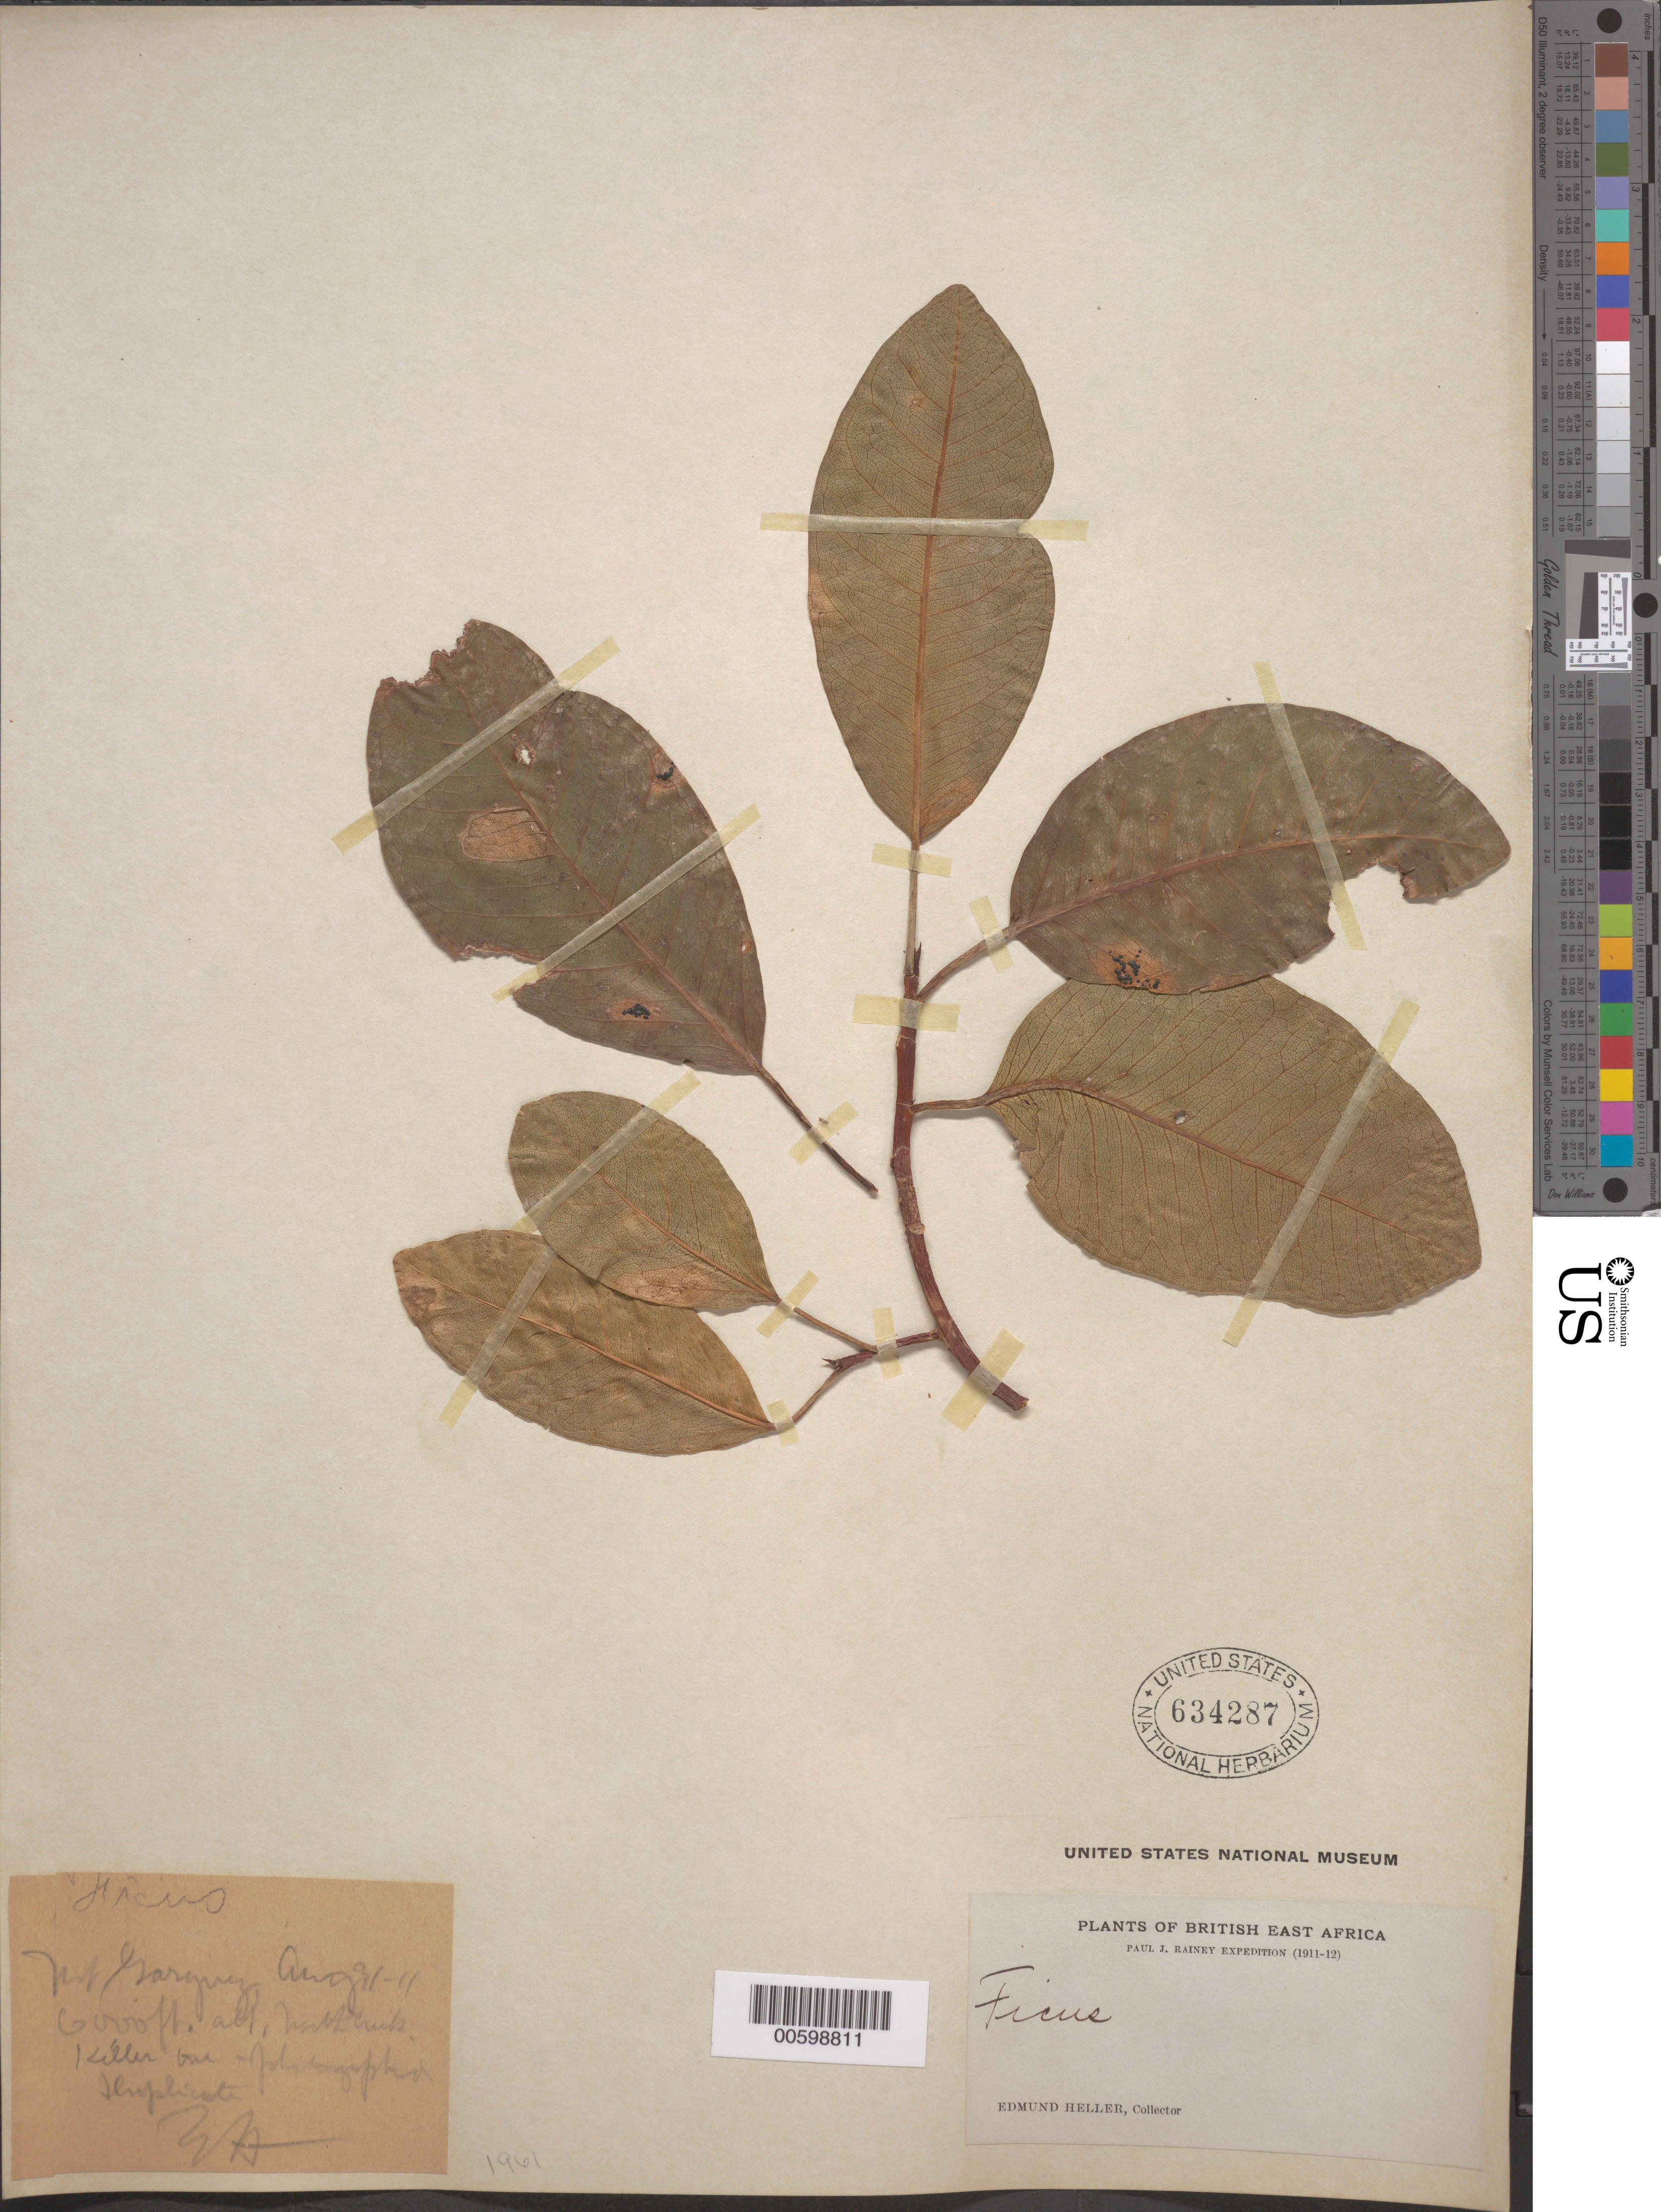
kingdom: Plantae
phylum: Tracheophyta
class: Magnoliopsida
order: Rosales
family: Moraceae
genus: Ficus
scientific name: Ficus sp.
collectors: E. Heller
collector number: non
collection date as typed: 31 Aug 1911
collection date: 1911-08-31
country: Kenya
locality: Mt. Garguez ? ??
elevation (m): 1829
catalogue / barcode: US 634287